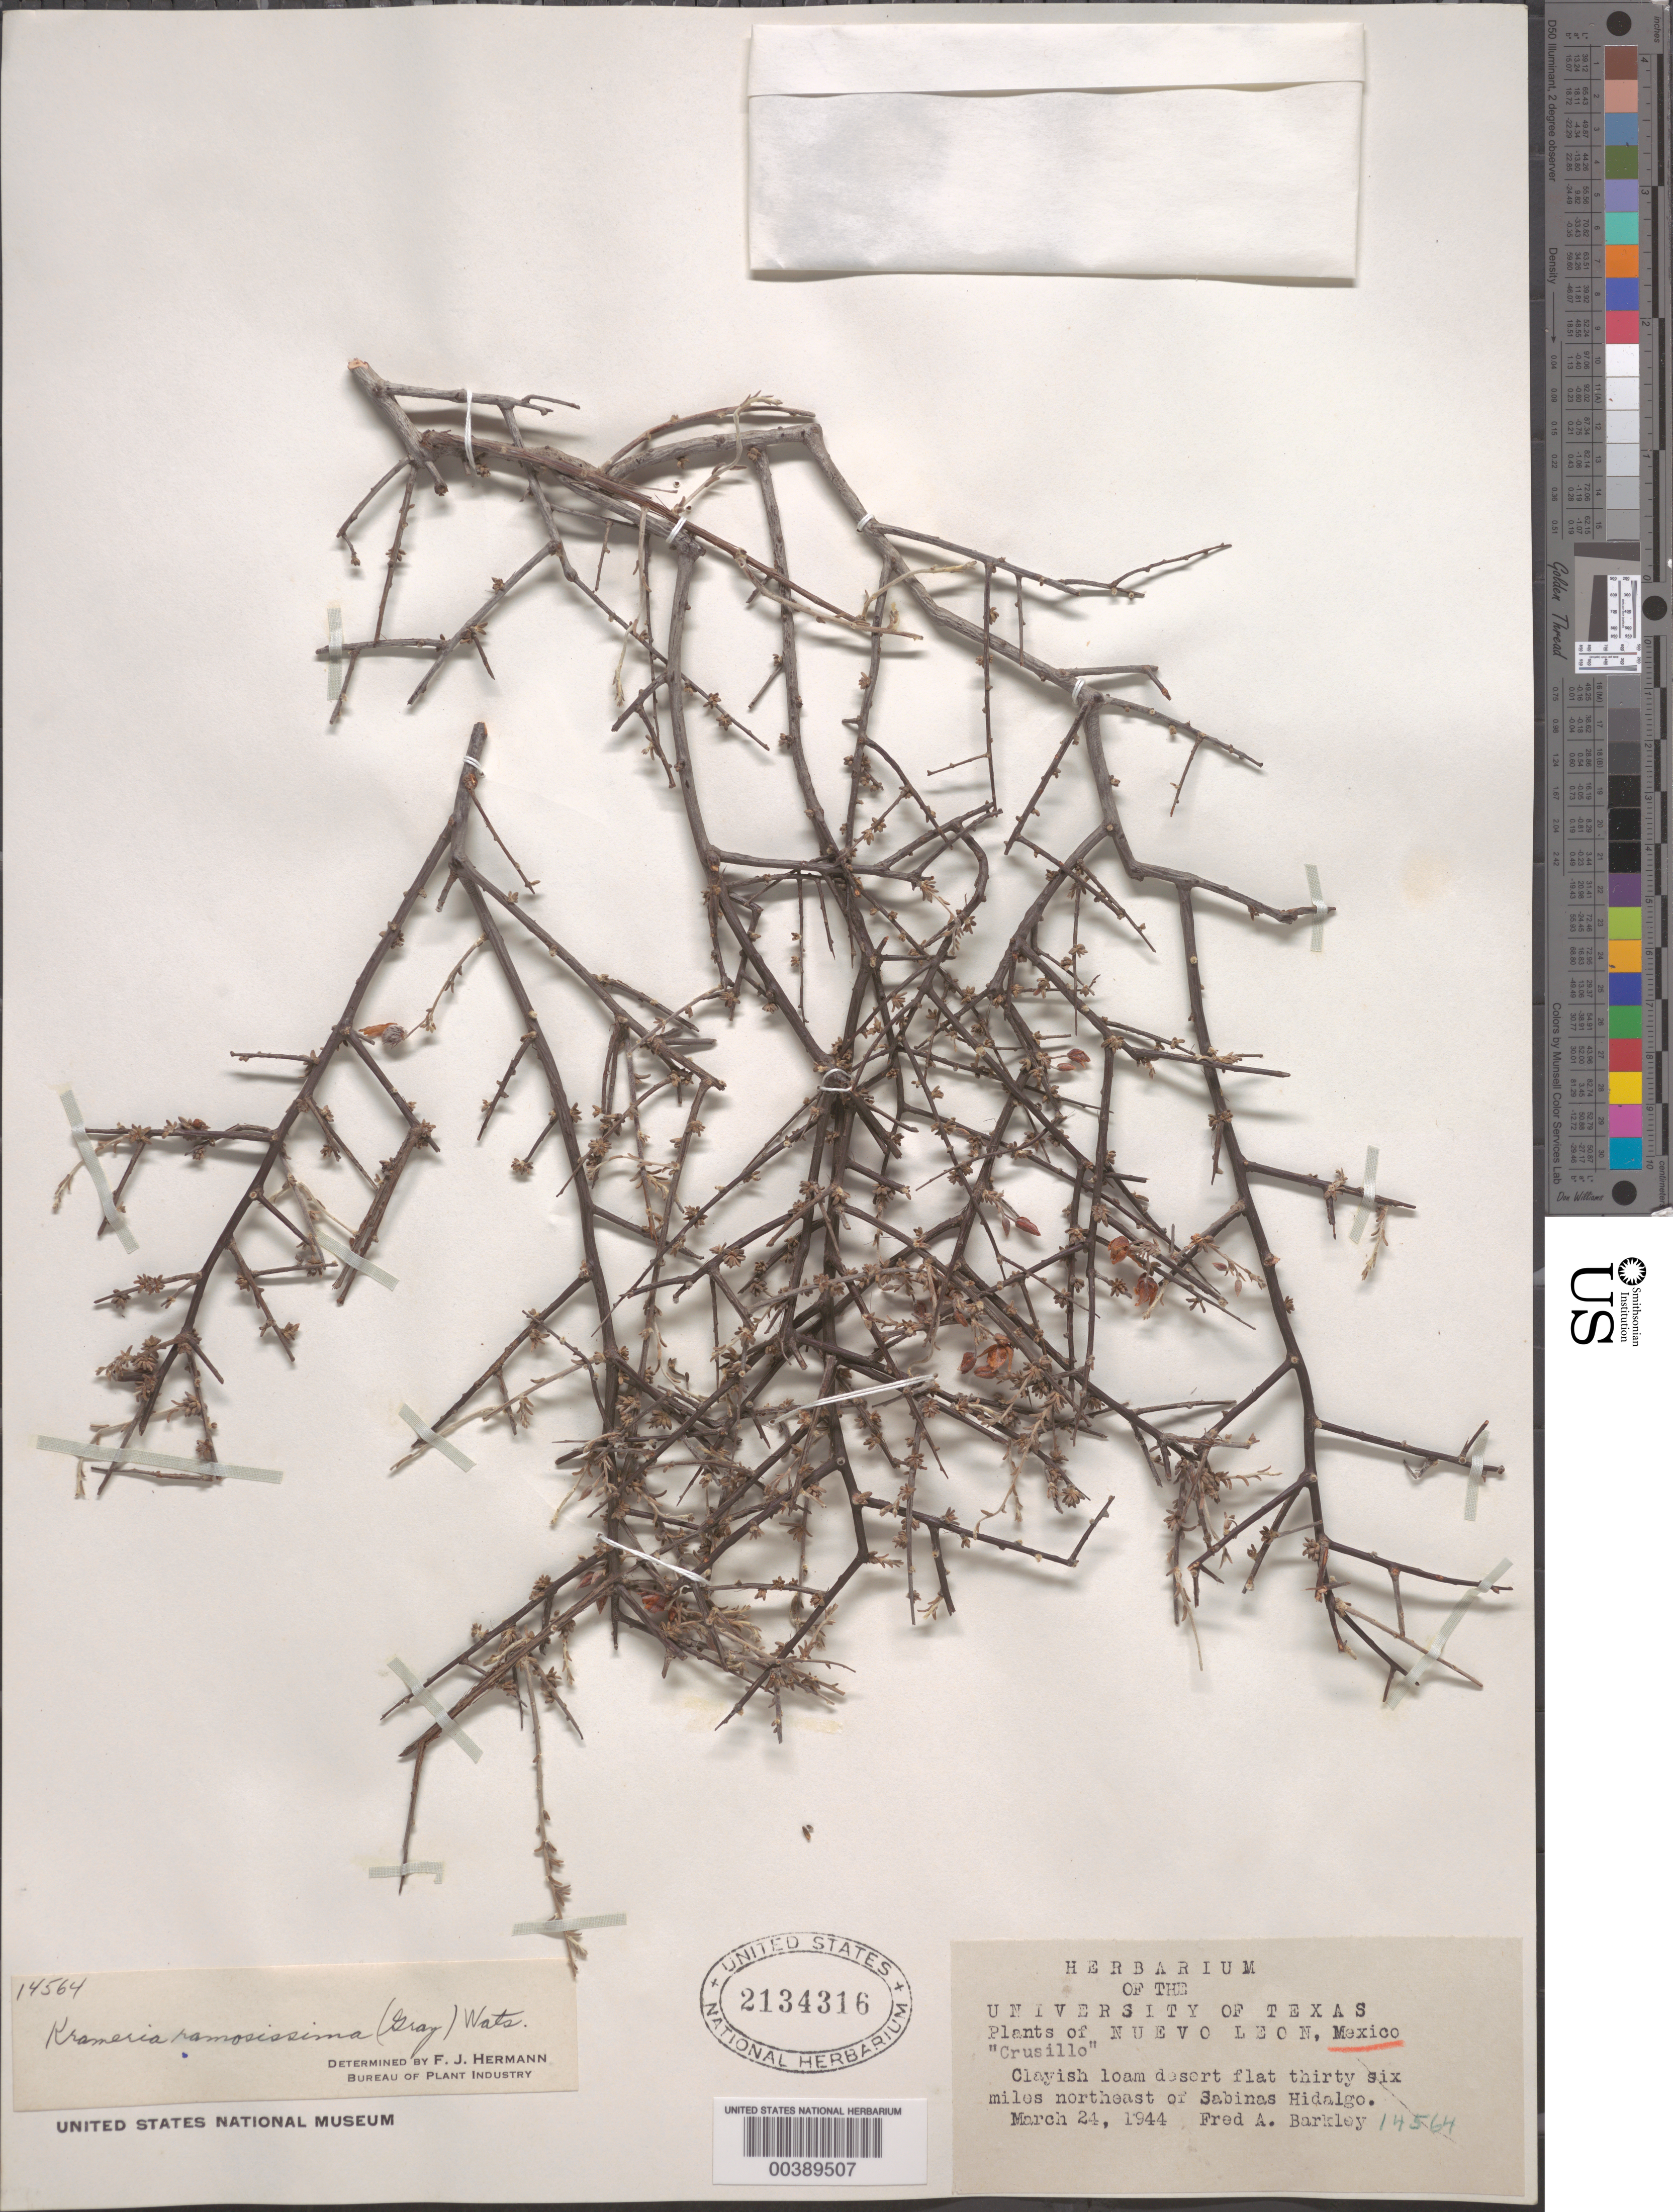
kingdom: Plantae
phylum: Tracheophyta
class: Magnoliopsida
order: Zygophyllales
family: Krameriaceae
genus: Krameria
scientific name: Krameria ramosissima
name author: (A. Gray) S. Watson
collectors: F. A. Barkley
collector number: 14564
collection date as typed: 24 Mar 1944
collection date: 1944-03-24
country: Mexico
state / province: Nuevo León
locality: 36 mi NE of Sabinas Hidalgo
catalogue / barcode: US 2134316